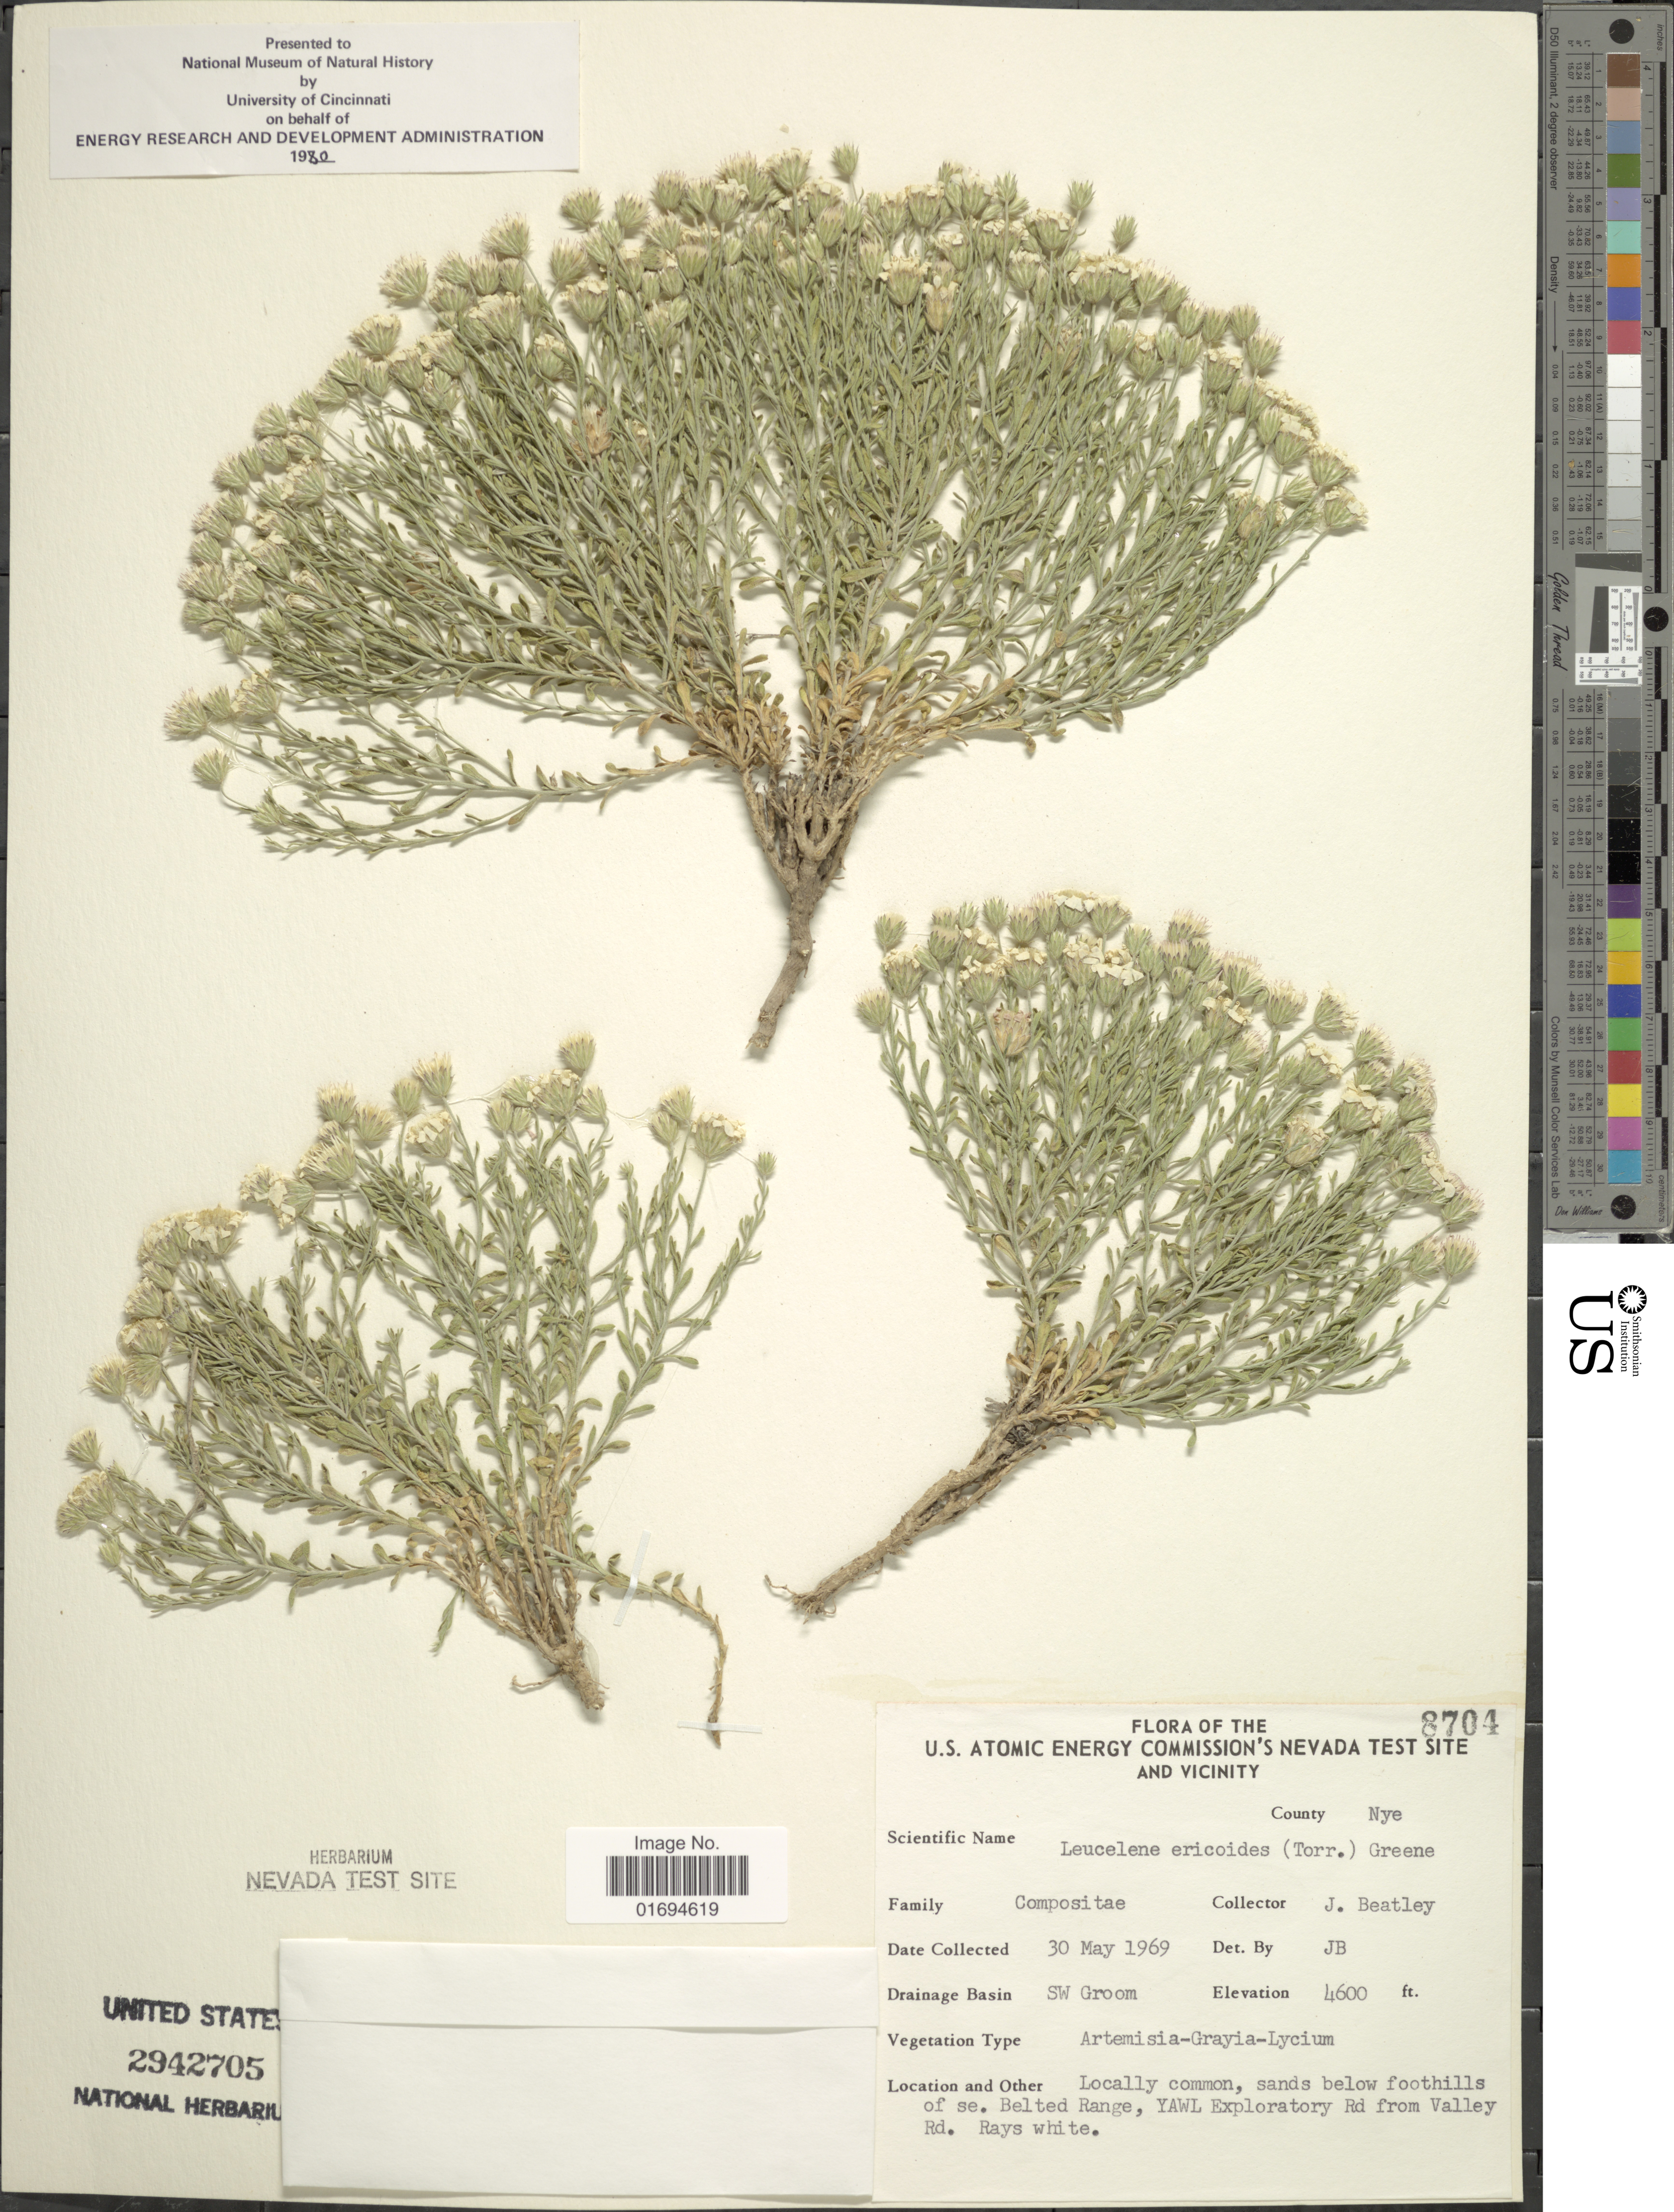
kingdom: Plantae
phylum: Tracheophyta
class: Magnoliopsida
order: Asterales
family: Asteraceae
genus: Chaetopappa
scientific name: Chaetopappa ericoides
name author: (Torr.) G.L. Nesom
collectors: J. C. Beatley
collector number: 8704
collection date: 1969-05-30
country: United States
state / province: Nevada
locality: U.S. Atomic Energy Commission's Nevada Test site and vicinity, County Nye, sands below foothills of se. Belted Range, Yawl Exploratory Rd from Valley Rd. Rays white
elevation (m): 1402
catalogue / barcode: US 2942705